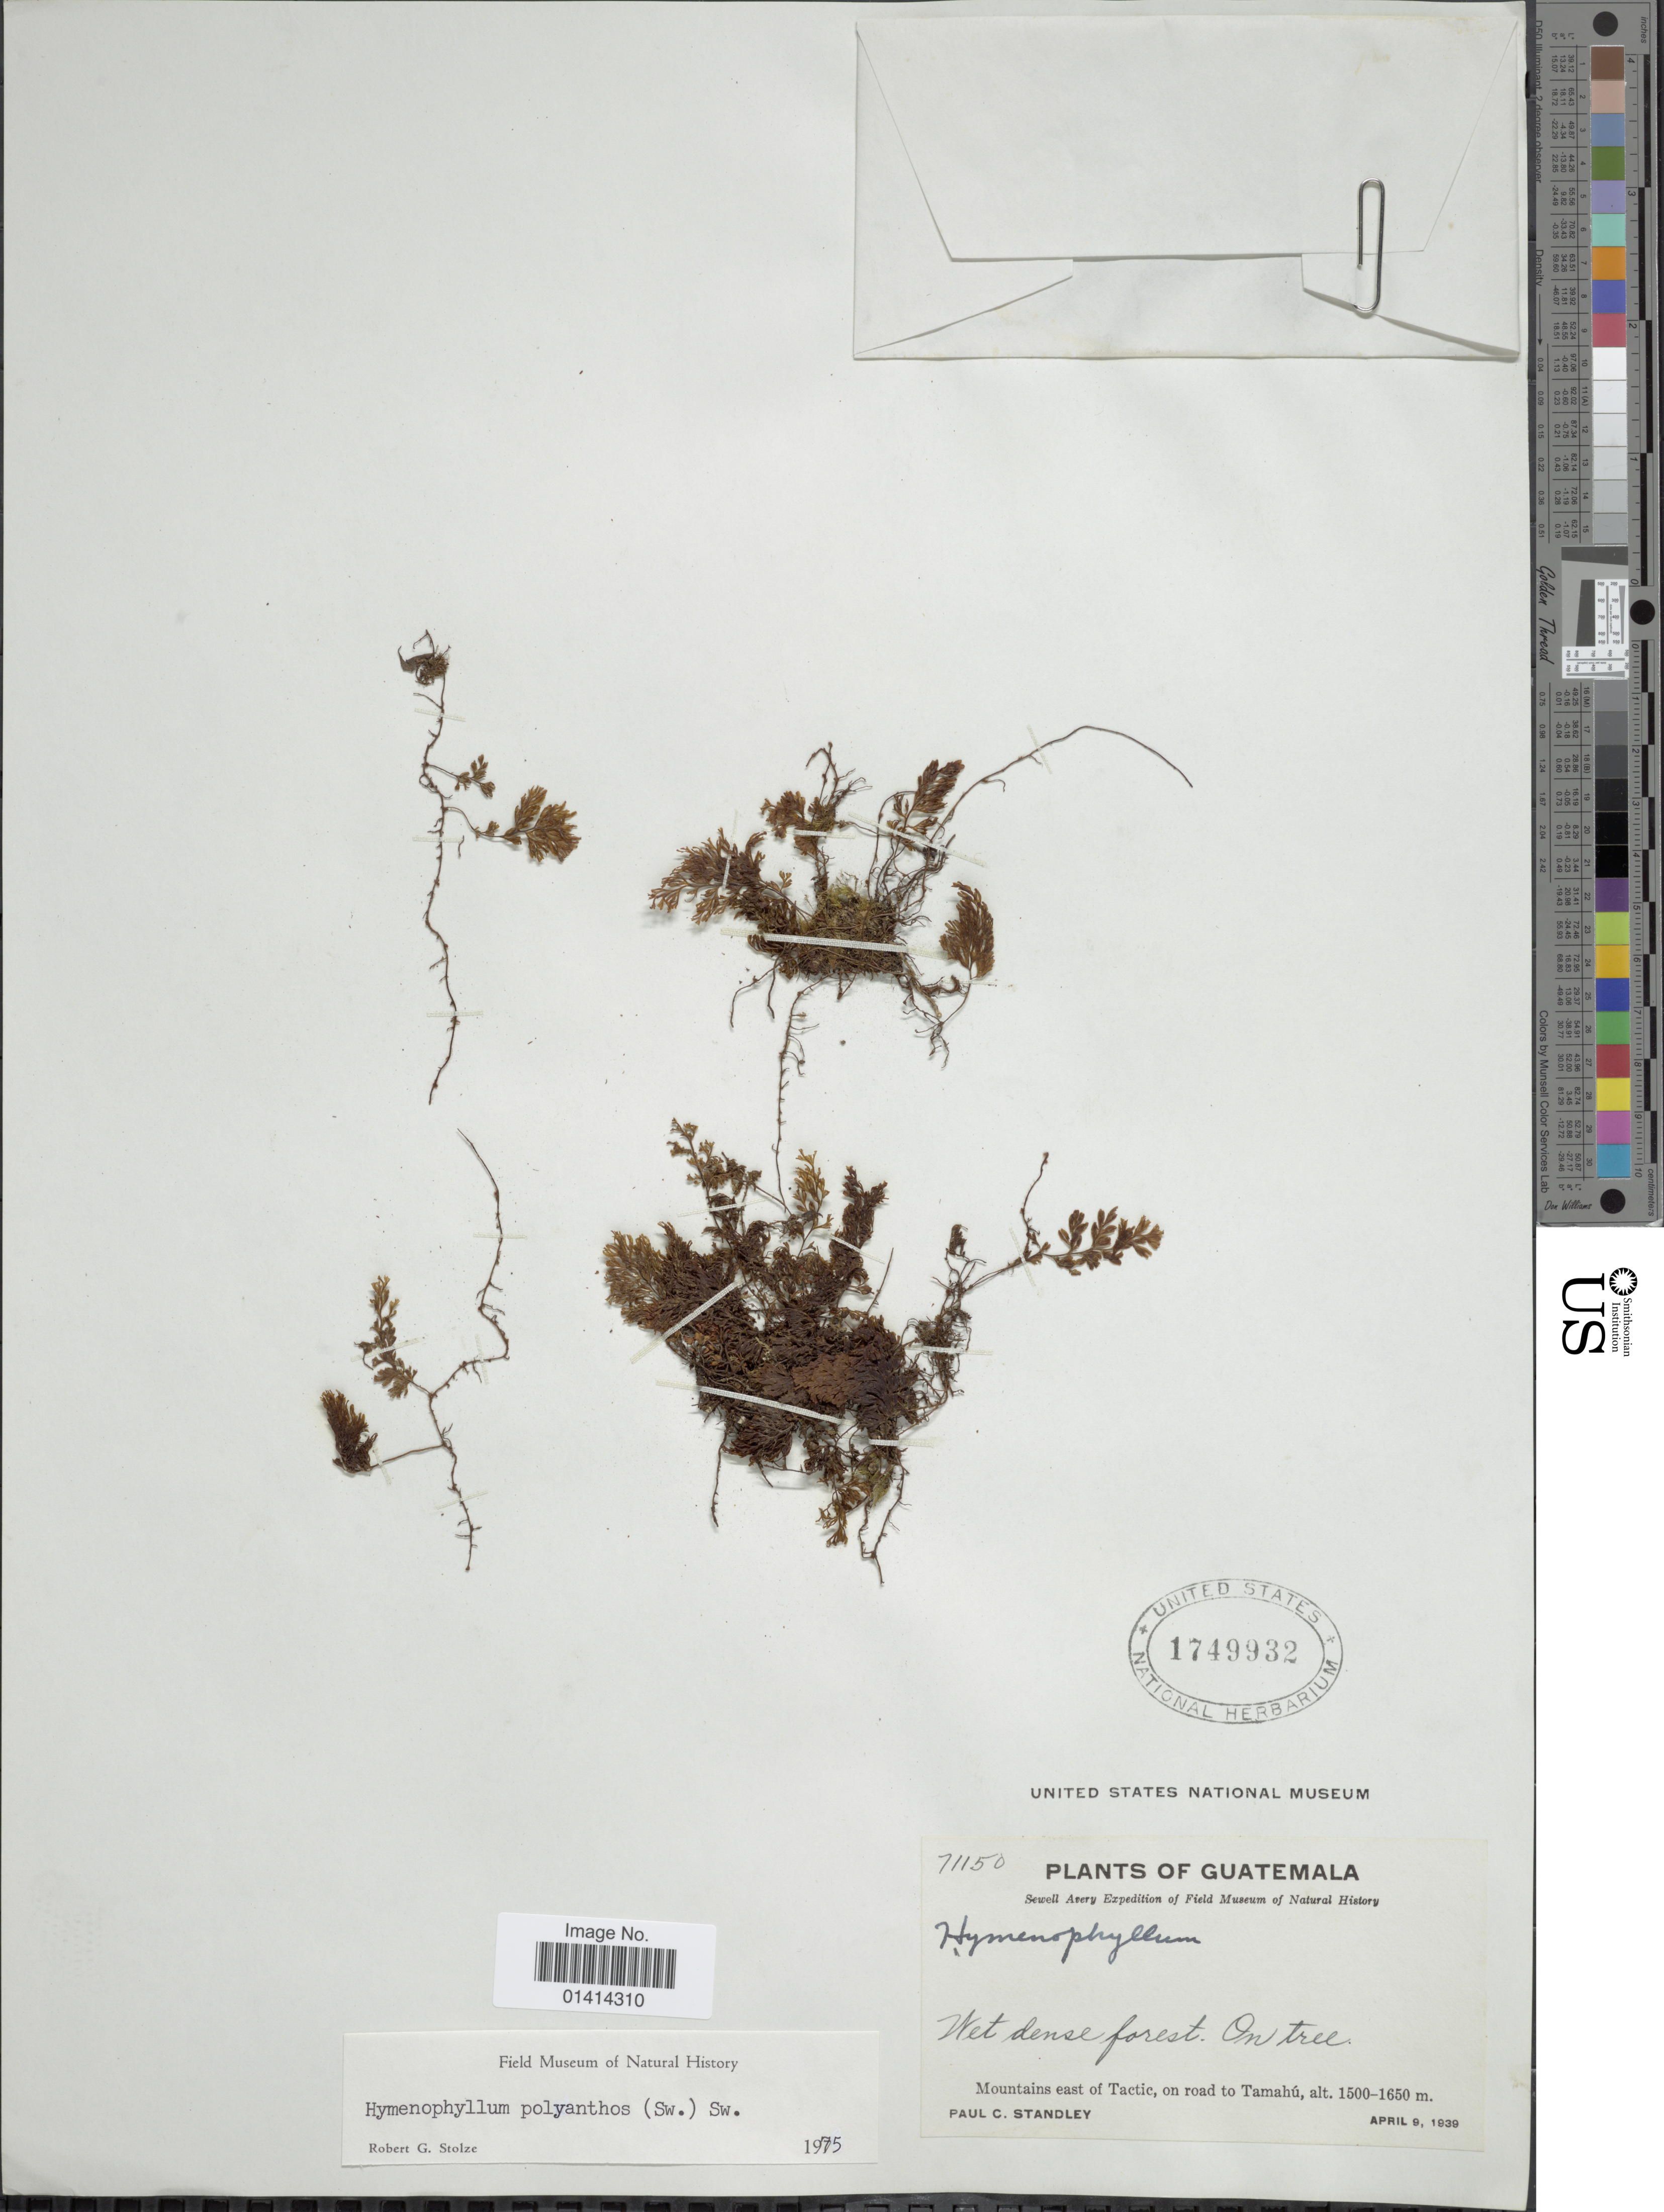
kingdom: Plantae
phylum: Tracheophyta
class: Polypodiopsida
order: Hymenophyllales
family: Hymenophyllaceae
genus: Hymenophyllum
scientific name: Hymenophyllum polyanthos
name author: (Sw.) Sw.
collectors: P. C. Standley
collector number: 71150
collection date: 1939-04-09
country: Guatemala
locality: Mountains east of tactic, on road to Tamahú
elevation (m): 1500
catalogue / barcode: US 1749932